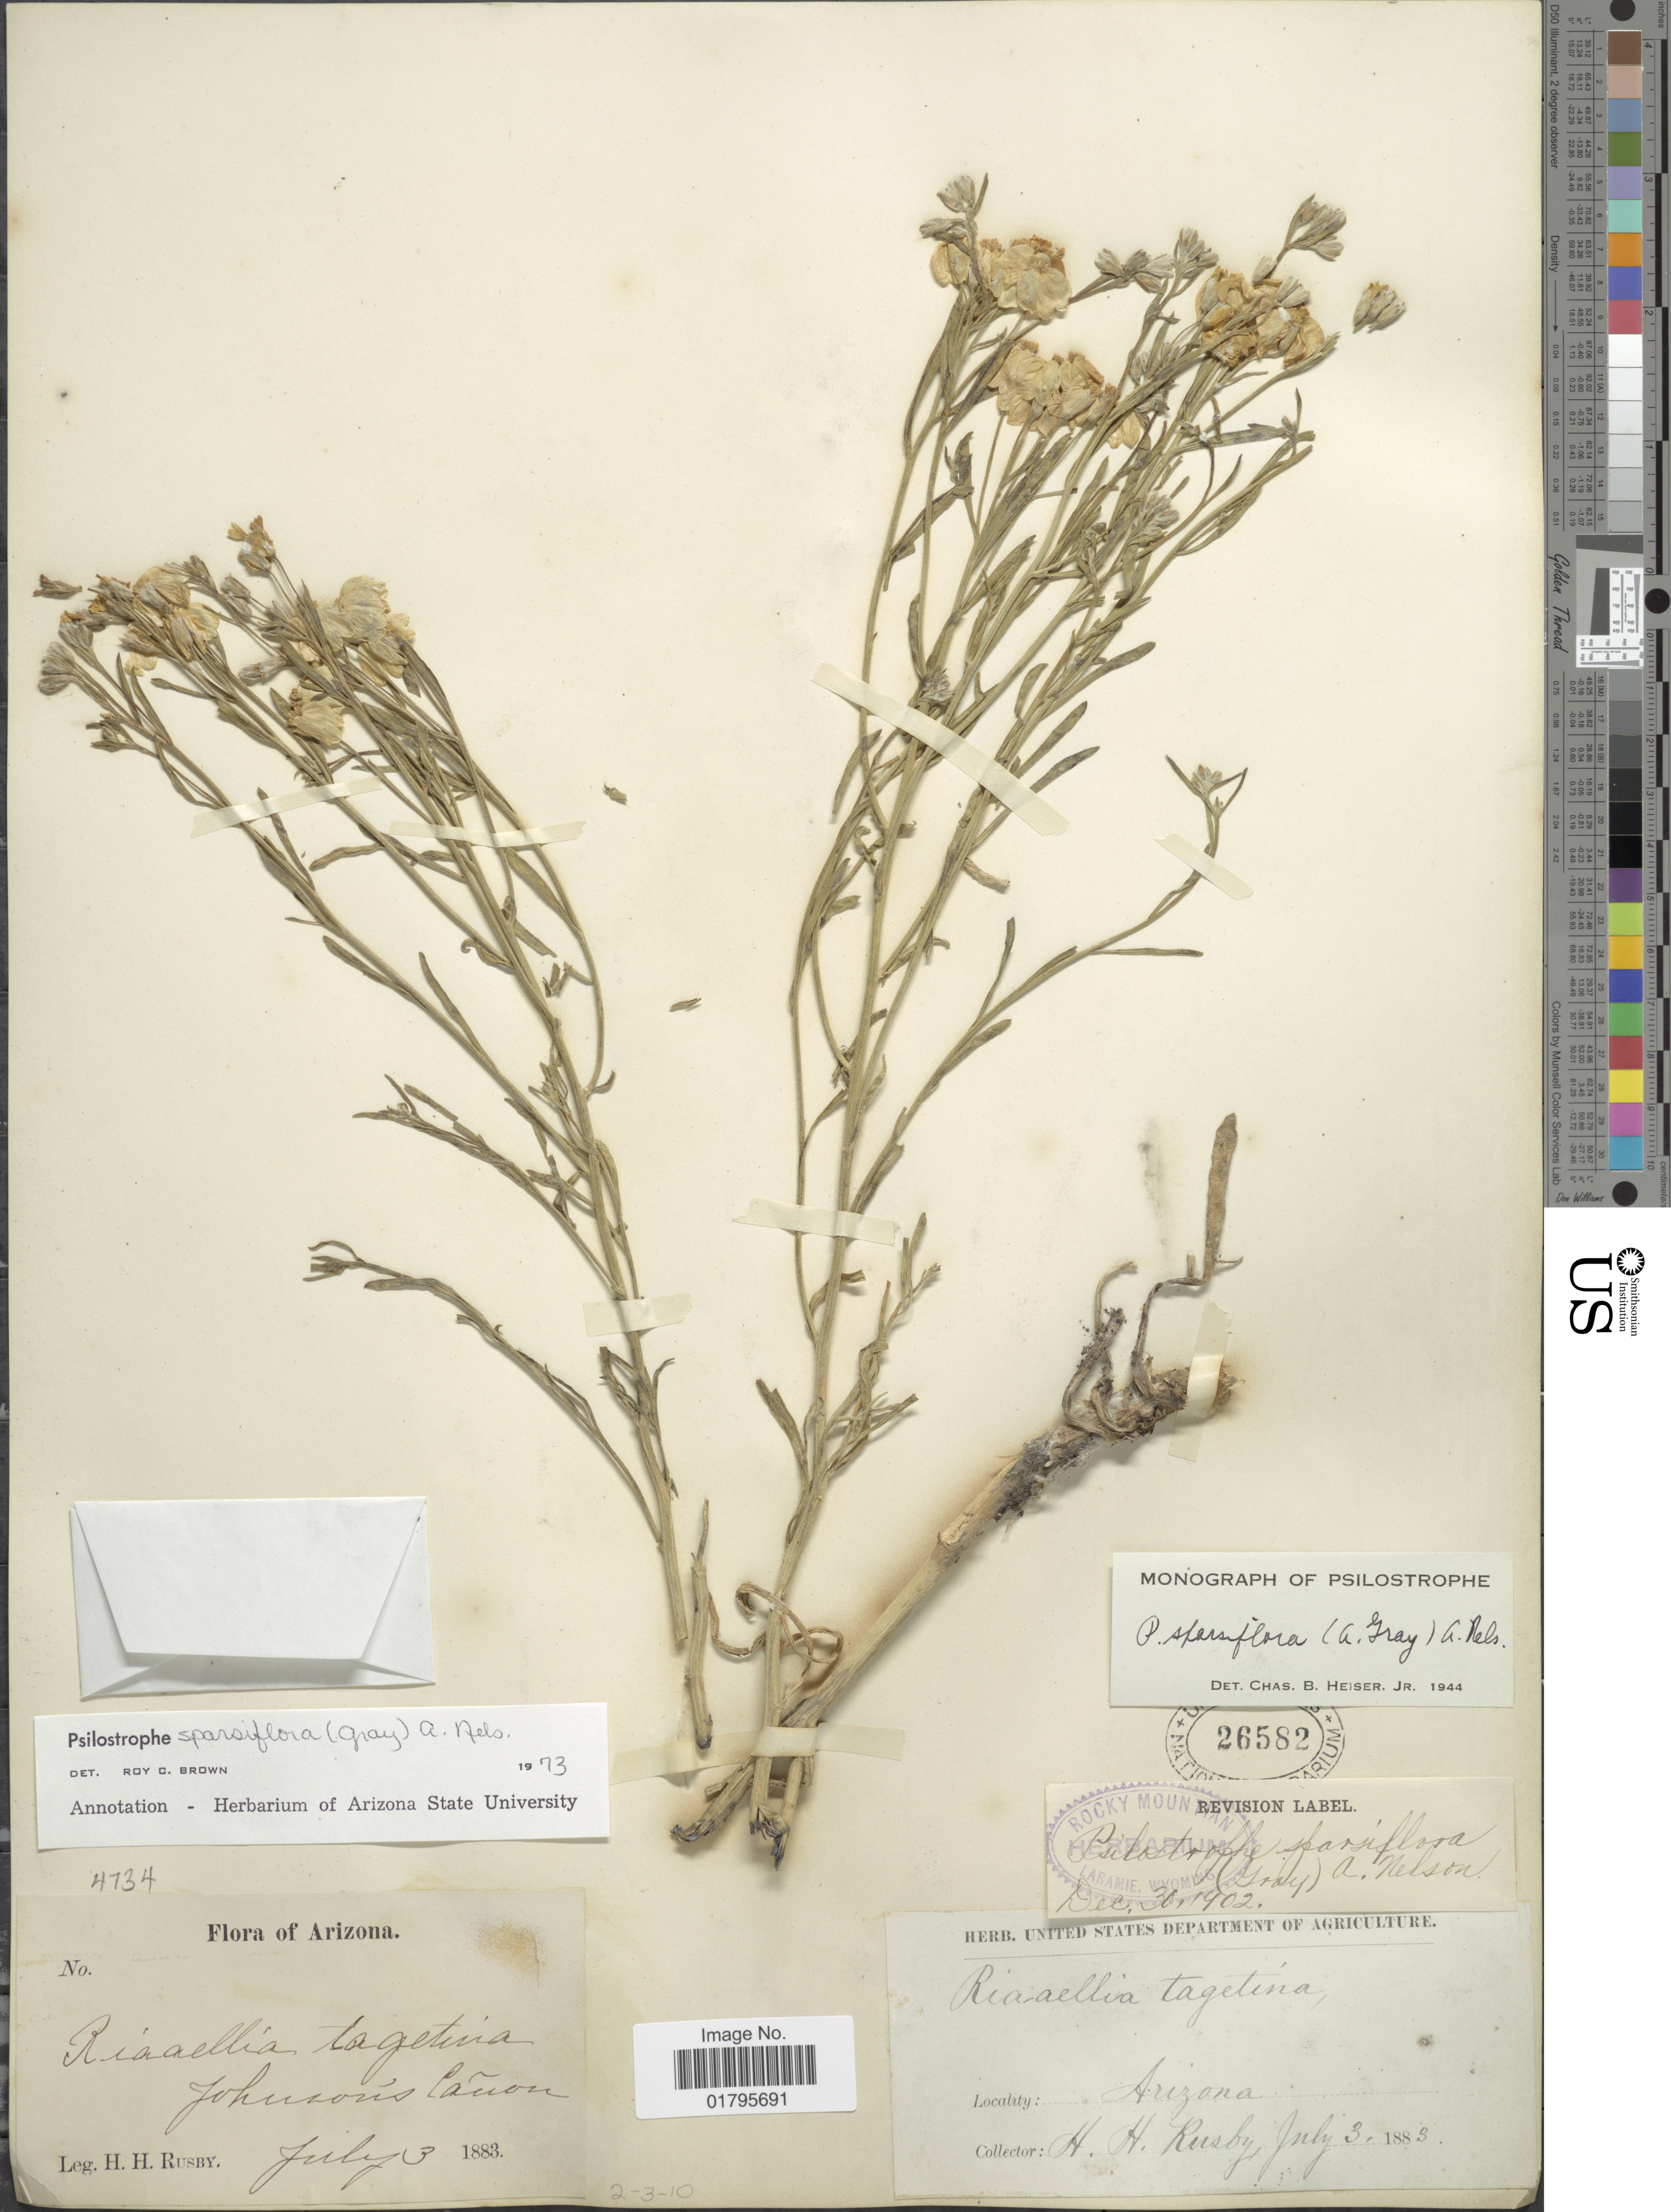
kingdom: Plantae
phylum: Tracheophyta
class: Magnoliopsida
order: Asterales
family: Asteraceae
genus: Psilostrophe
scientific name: Psilostrophe sparsiflora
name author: (A. Gray) A. Nelson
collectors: H. H. Rusby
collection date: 1883-07-03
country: United States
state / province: Arizona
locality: Johnson's Canon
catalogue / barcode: US 26582